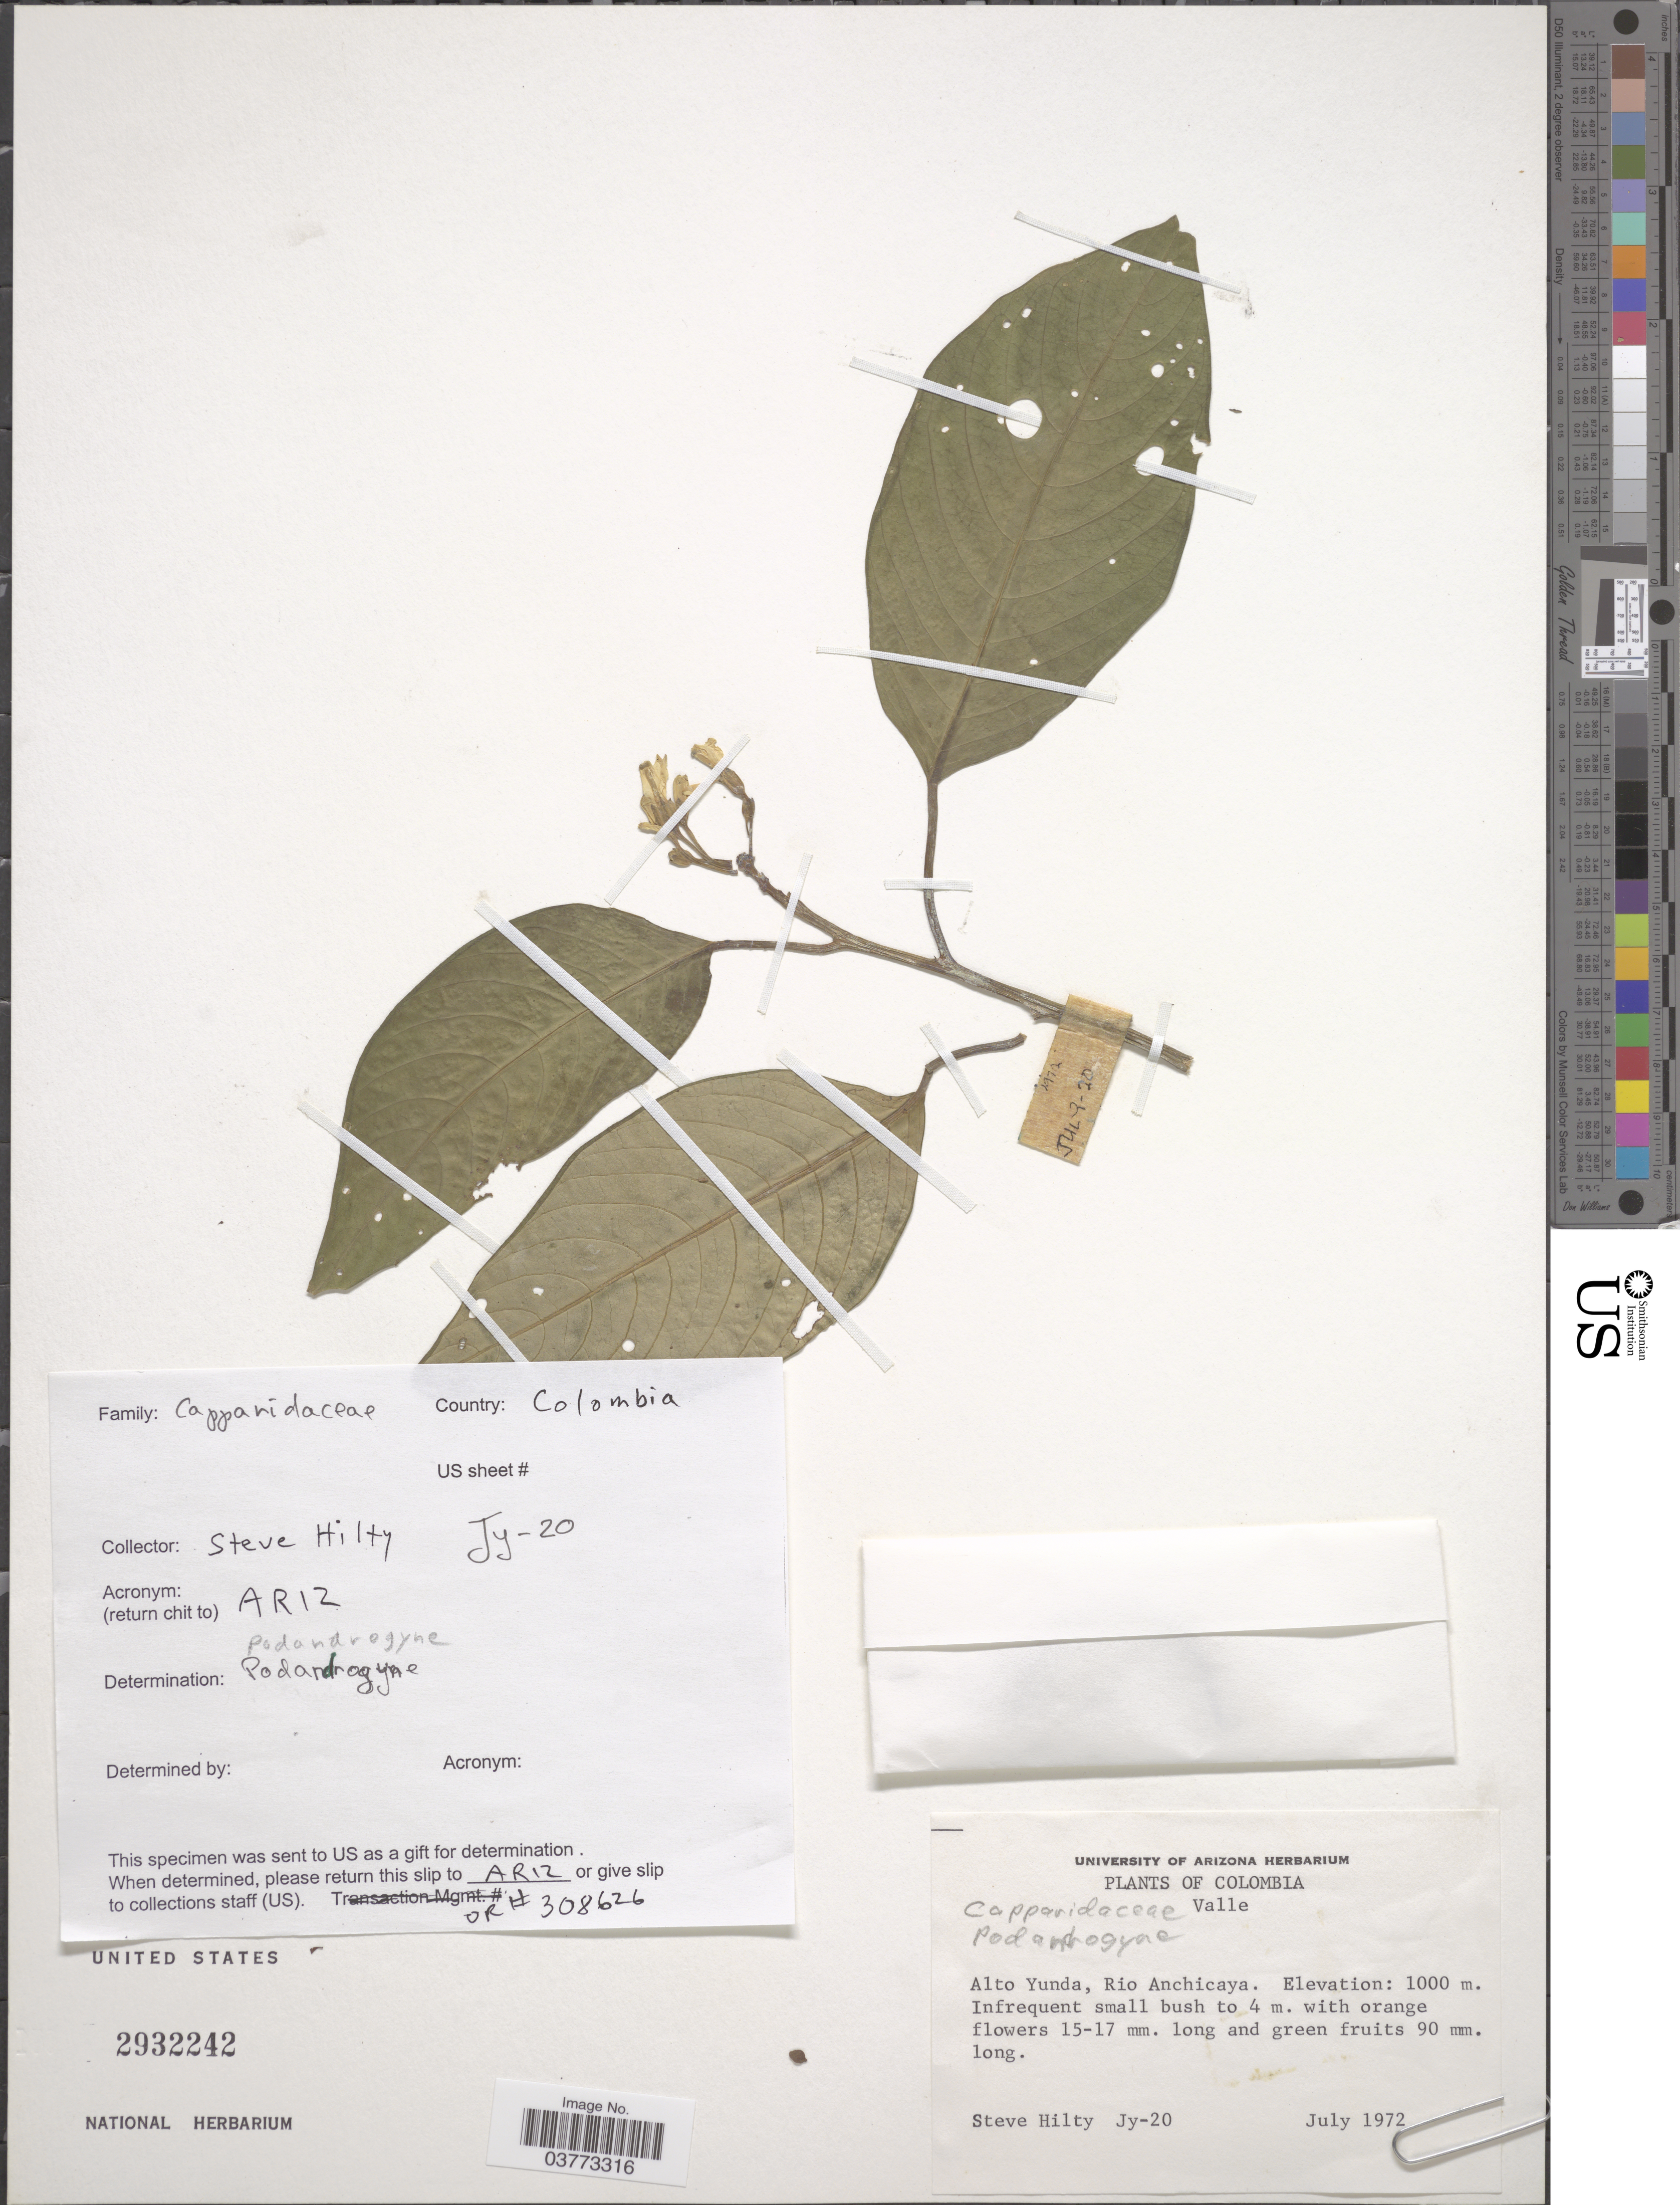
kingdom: Plantae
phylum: Tracheophyta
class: Magnoliopsida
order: Brassicales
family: Cleomaceae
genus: Podandrogyne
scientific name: Podandrogyne sp.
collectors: S. Hilty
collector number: Jy-20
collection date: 1972-07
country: Colombia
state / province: Valle del Cauca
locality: Valle. Alto Yunda, Rio Anchicaya.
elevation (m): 1000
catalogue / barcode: US 2932242